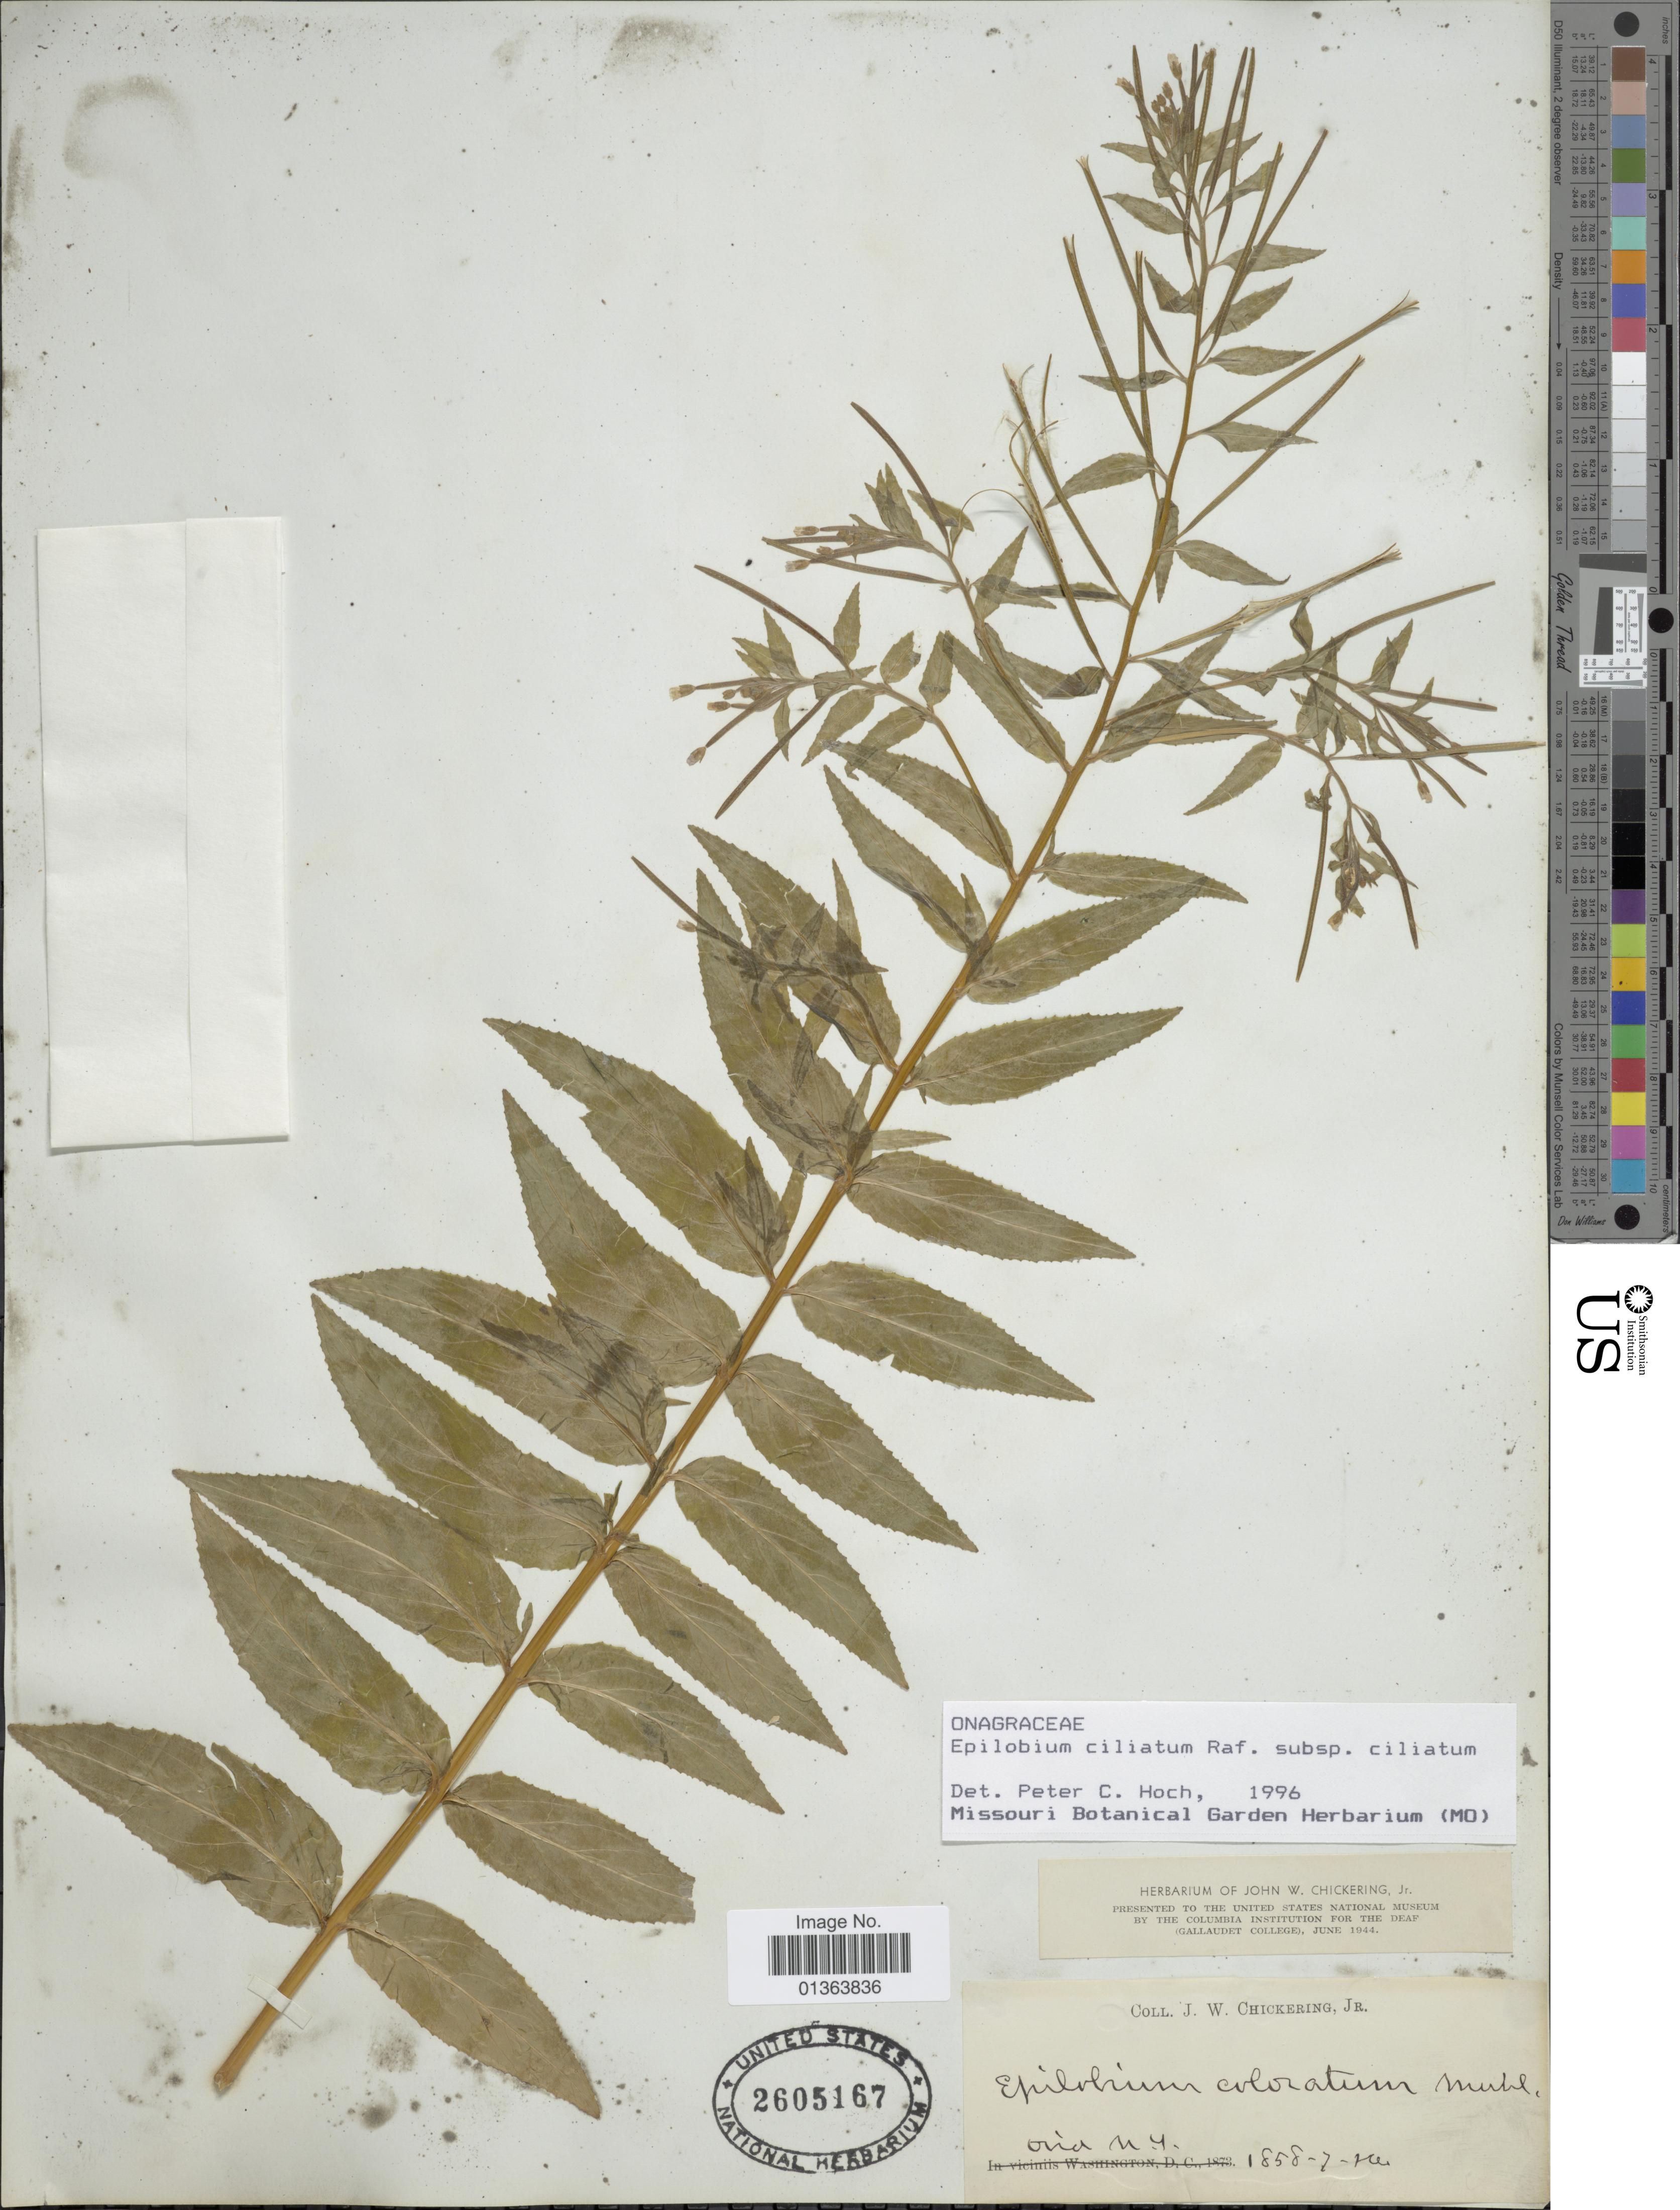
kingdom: Plantae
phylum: Tracheophyta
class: Magnoliopsida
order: Myrtales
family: Onagraceae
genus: Epilobium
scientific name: Epilobium ciliatum subsp. ciliatum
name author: Raf.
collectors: J. W. Chickering Jr.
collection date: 1858-07-07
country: United States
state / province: New York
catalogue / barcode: US 2605167